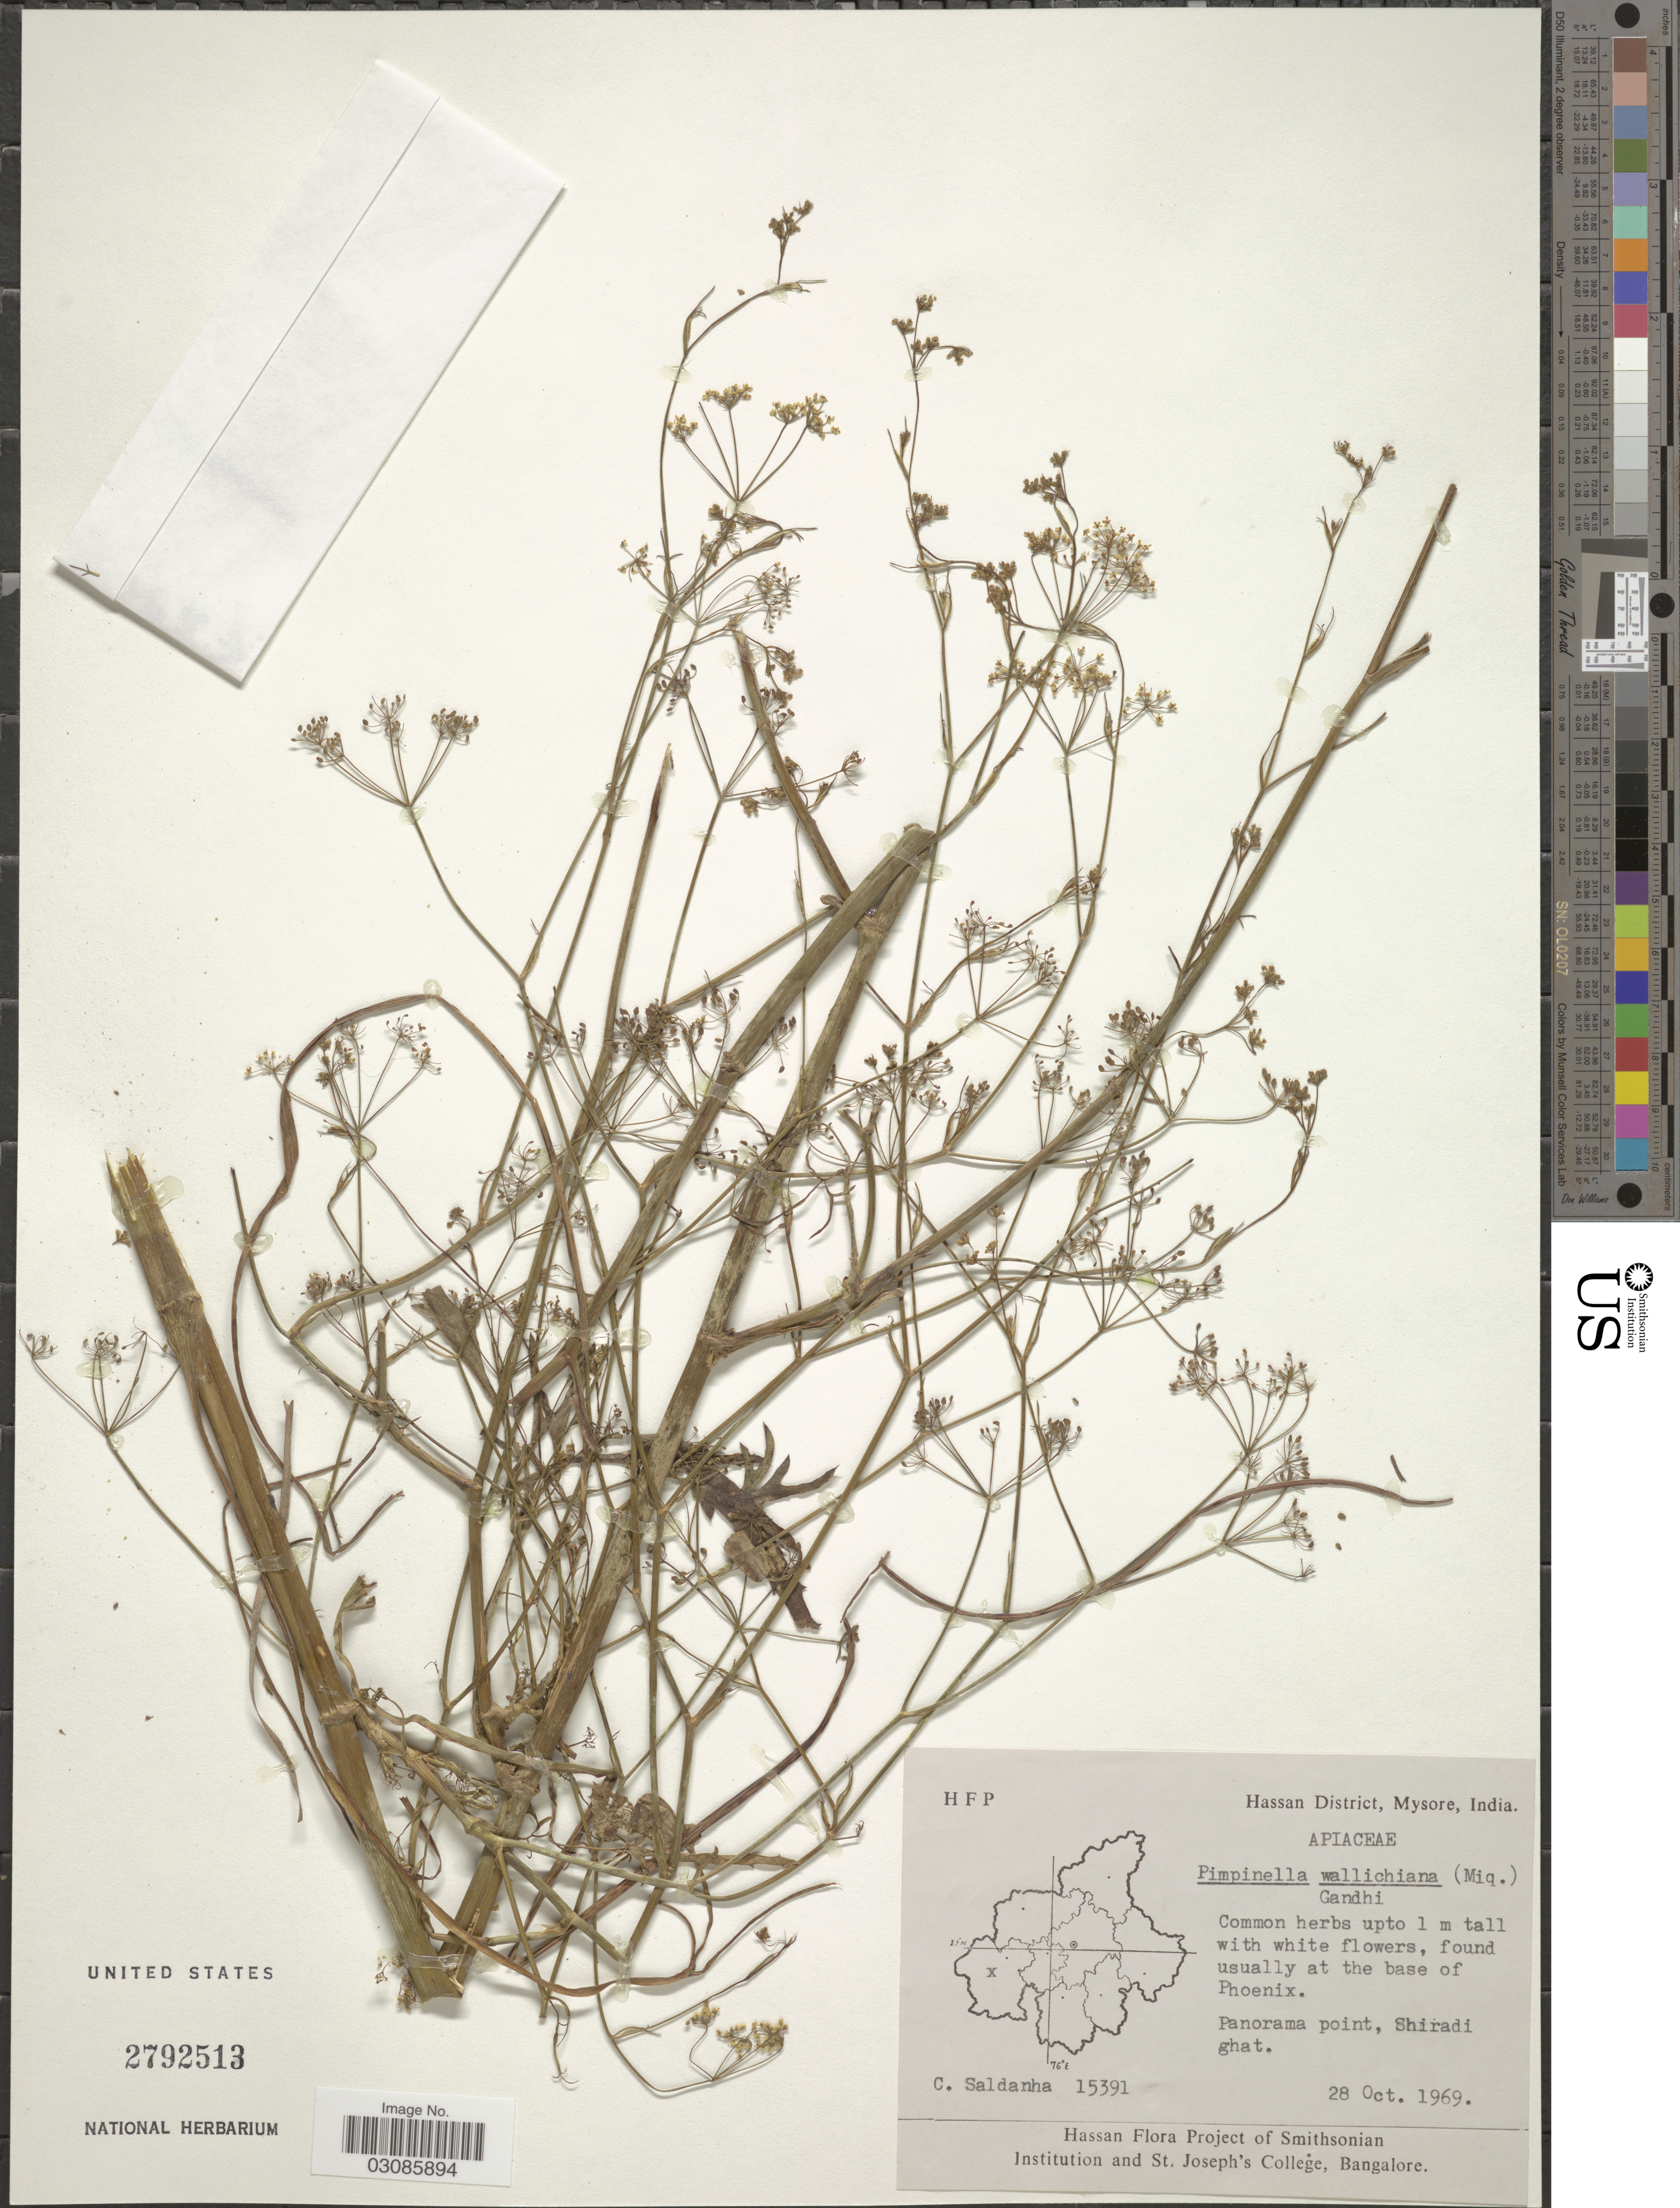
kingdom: Plantae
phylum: Tracheophyta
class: Magnoliopsida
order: Apiales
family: Apiaceae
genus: Pimpinella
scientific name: Pimpinella wallichiana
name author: (Miq.) Gandhi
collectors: C. Saldanha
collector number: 15391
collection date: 1969-10-28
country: India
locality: Hassan District, Mysore, found usually at the base of Phoenix, Panorama point, Shiradi ghat.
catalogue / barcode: US 2792513